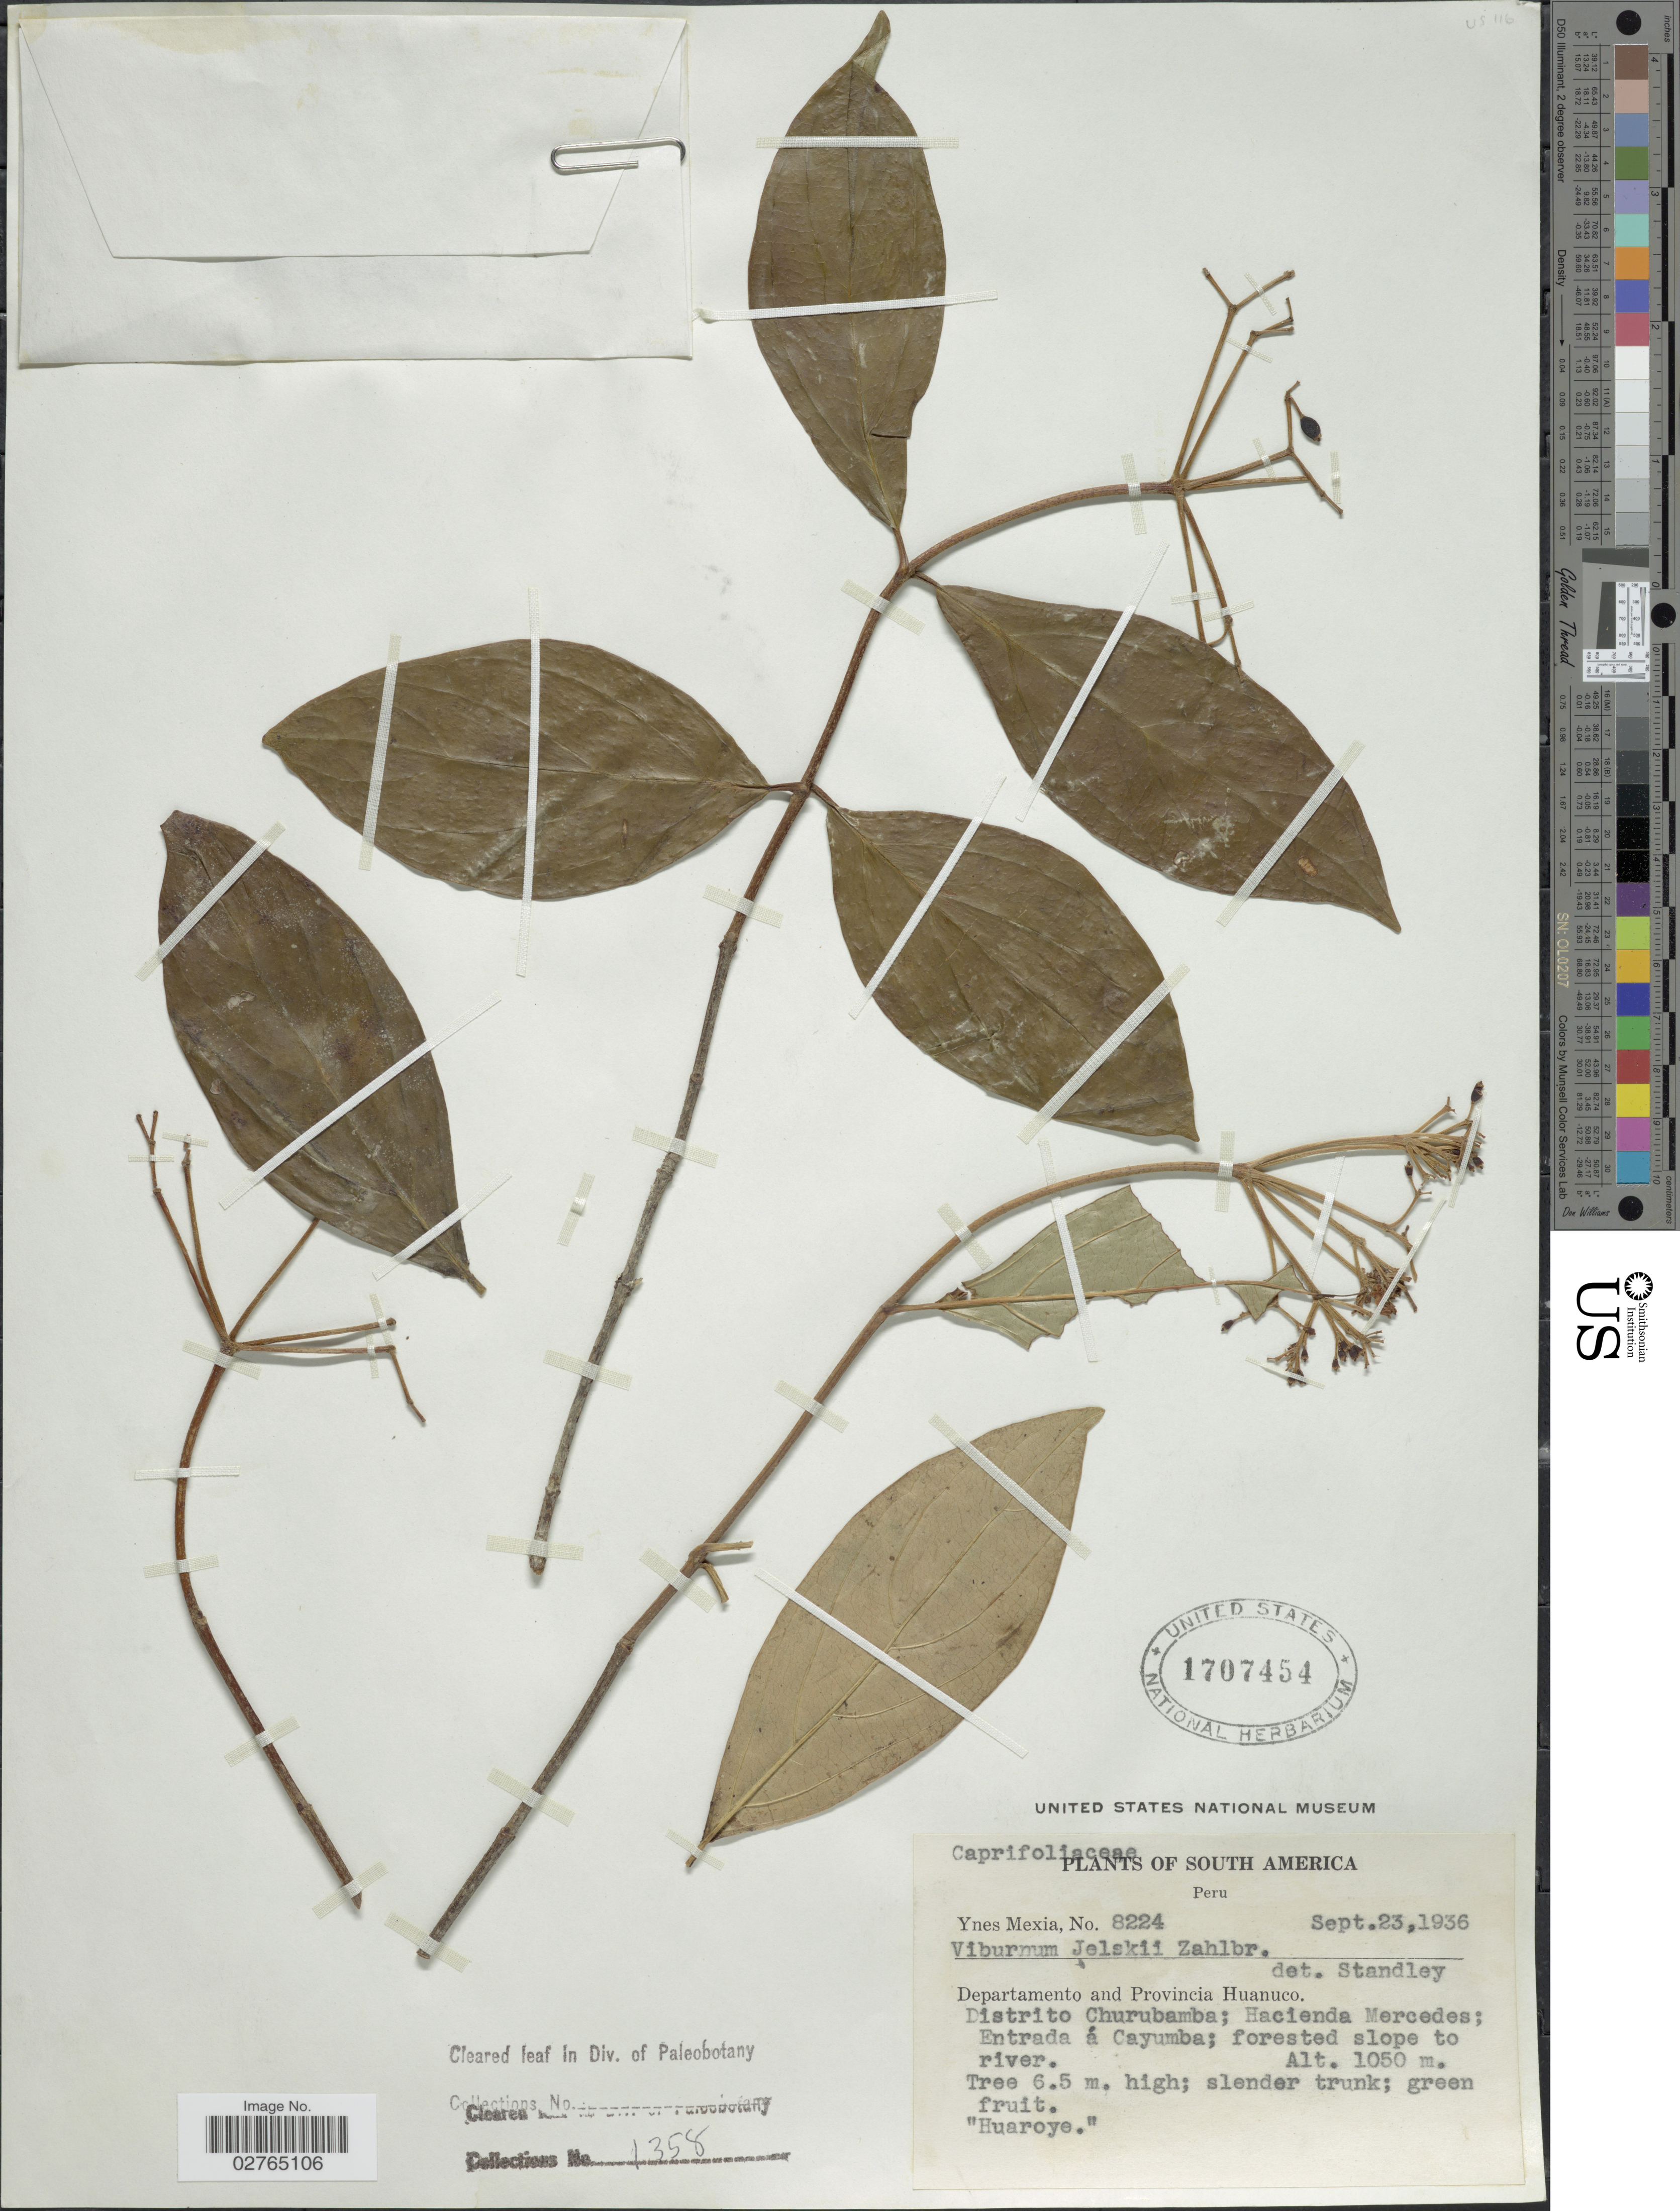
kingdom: Plantae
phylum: Tracheophyta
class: Magnoliopsida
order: Dipsacales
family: Viburnaceae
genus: Viburnum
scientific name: Viburnum jelskii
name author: Zahlbr.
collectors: Y. Mexia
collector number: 8224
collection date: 1936-09-23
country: Peru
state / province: Huánuco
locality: Departamento and Provincia Huanuco. Distrito Churubamba; Hacienda Mercedes; Entrada á Cayumba.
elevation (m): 1050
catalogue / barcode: US 1707454